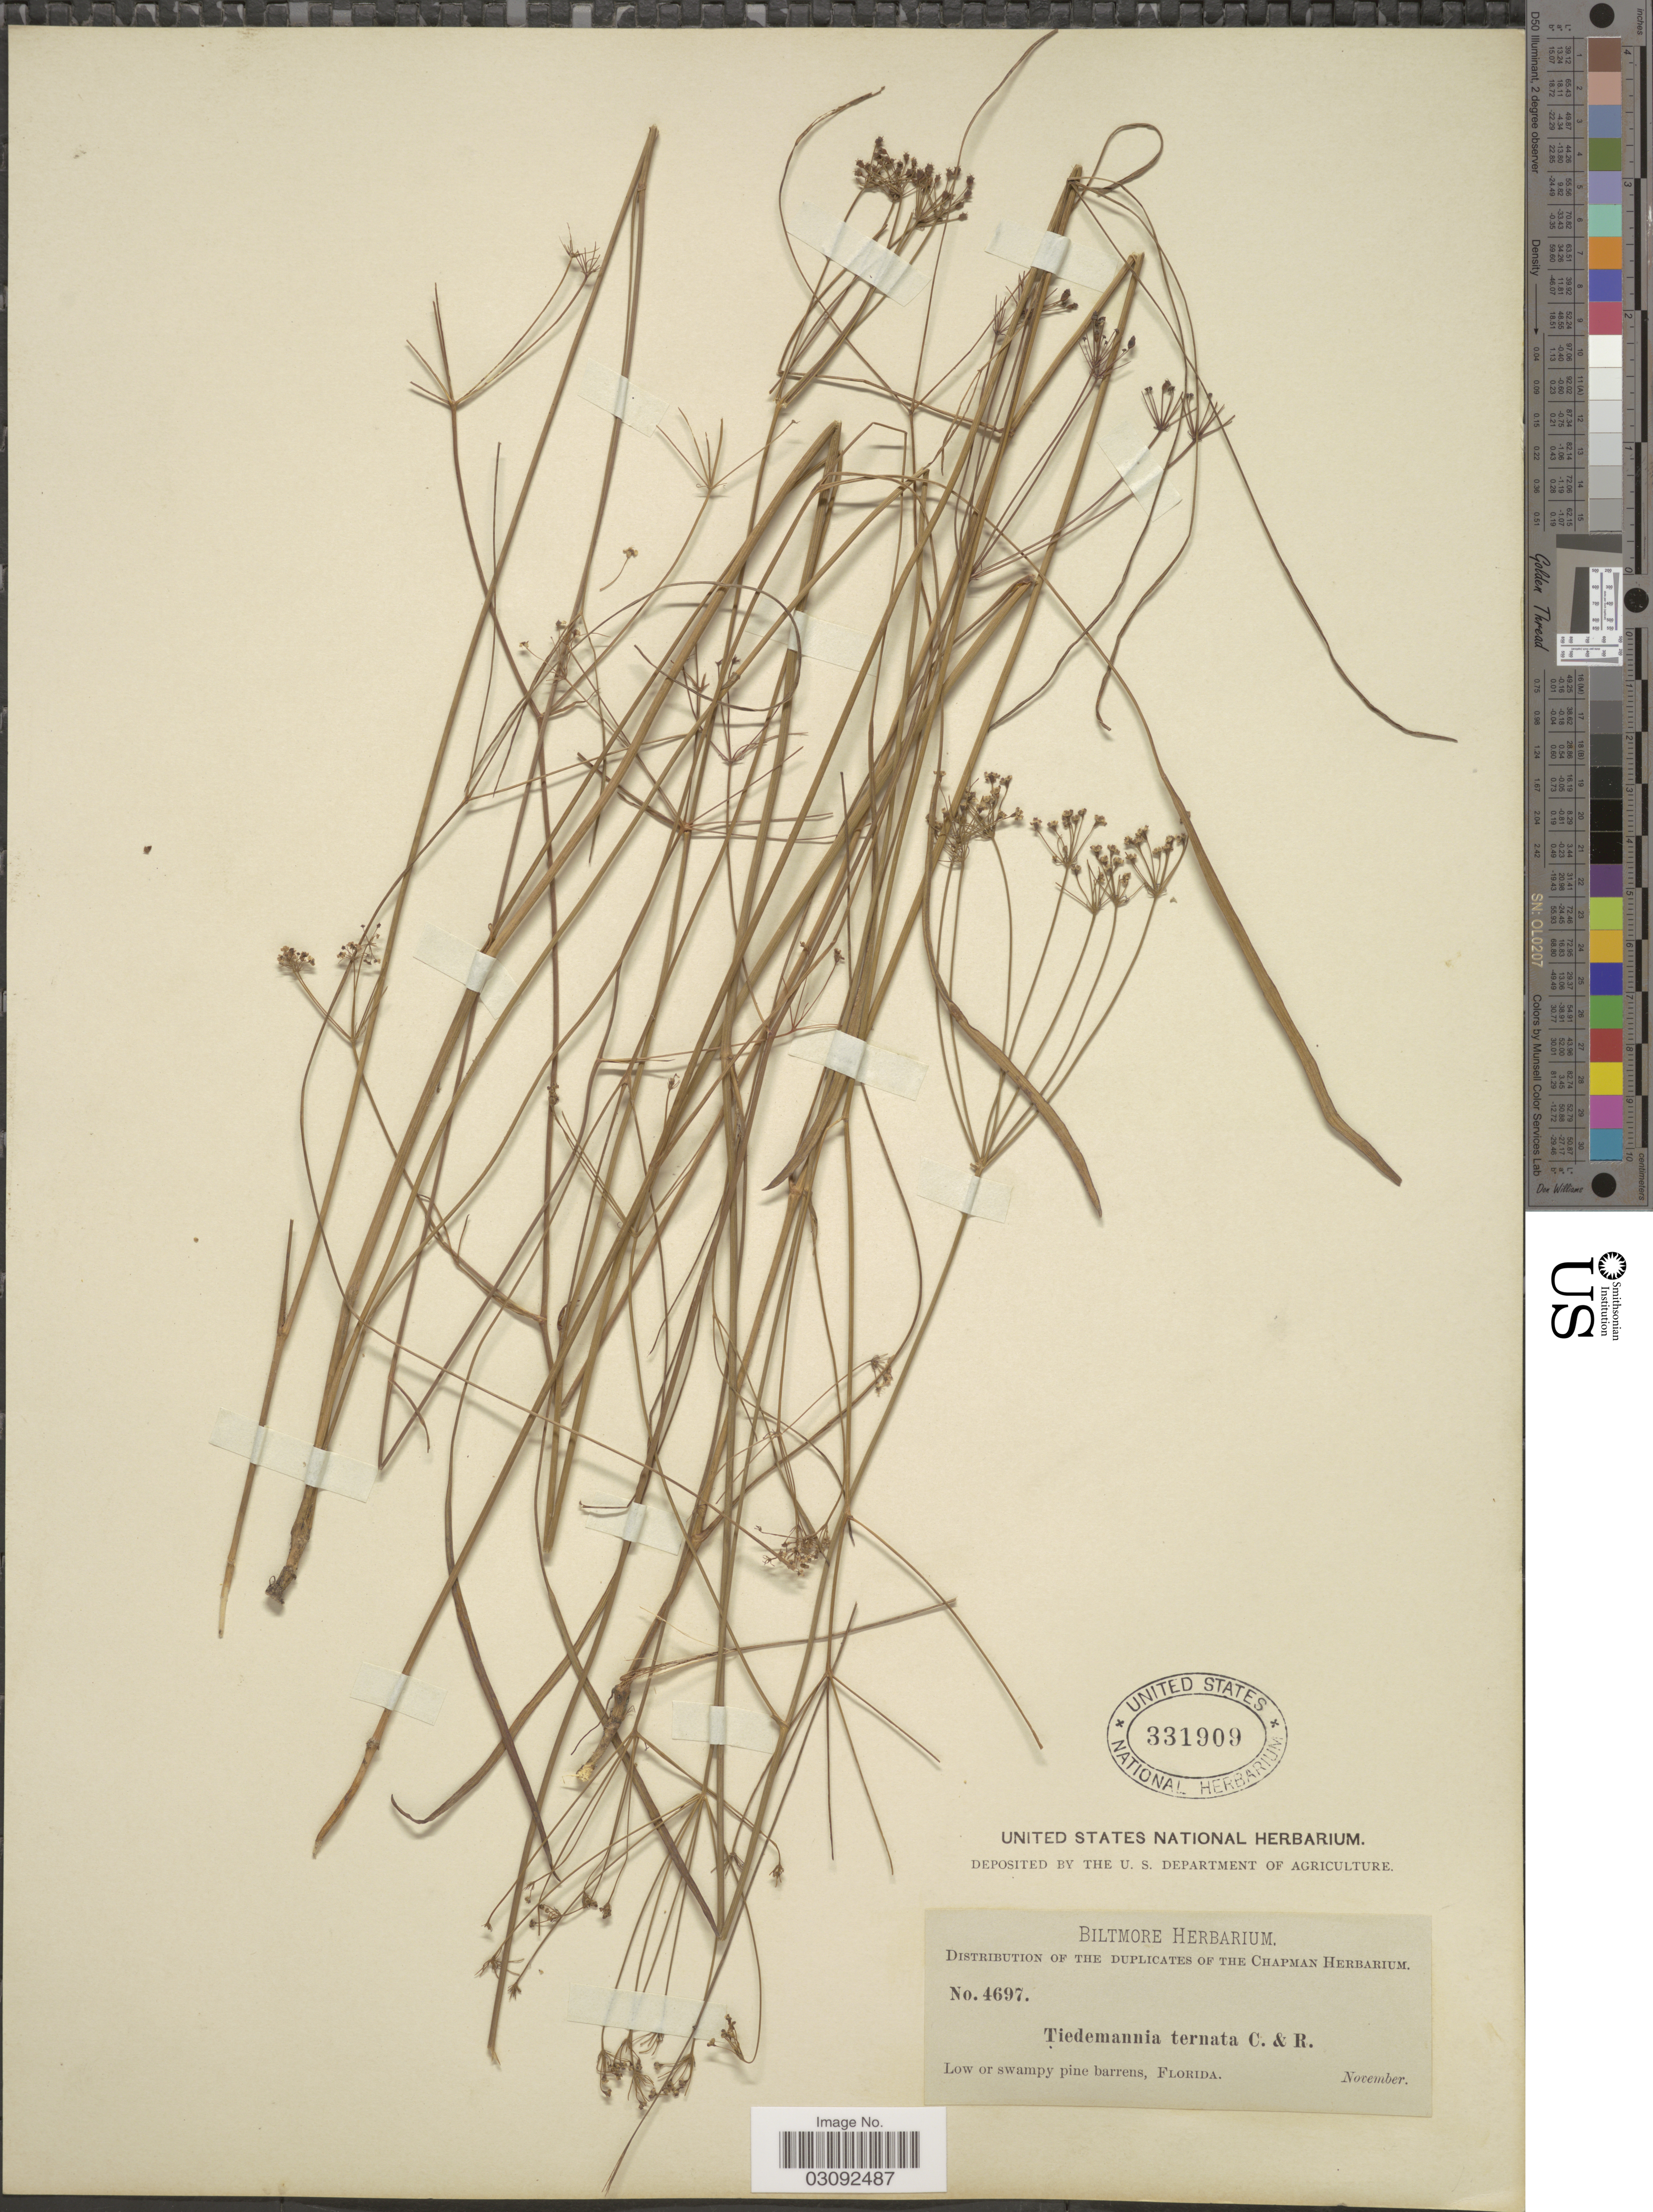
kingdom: Plantae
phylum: Tracheophyta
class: Magnoliopsida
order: Apiales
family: Apiaceae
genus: Oxypolis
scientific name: Oxypolis ternata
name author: (Nutt.) A. Heller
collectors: ex herb. Biltmore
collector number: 4697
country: United States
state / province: Florida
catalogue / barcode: US 331909